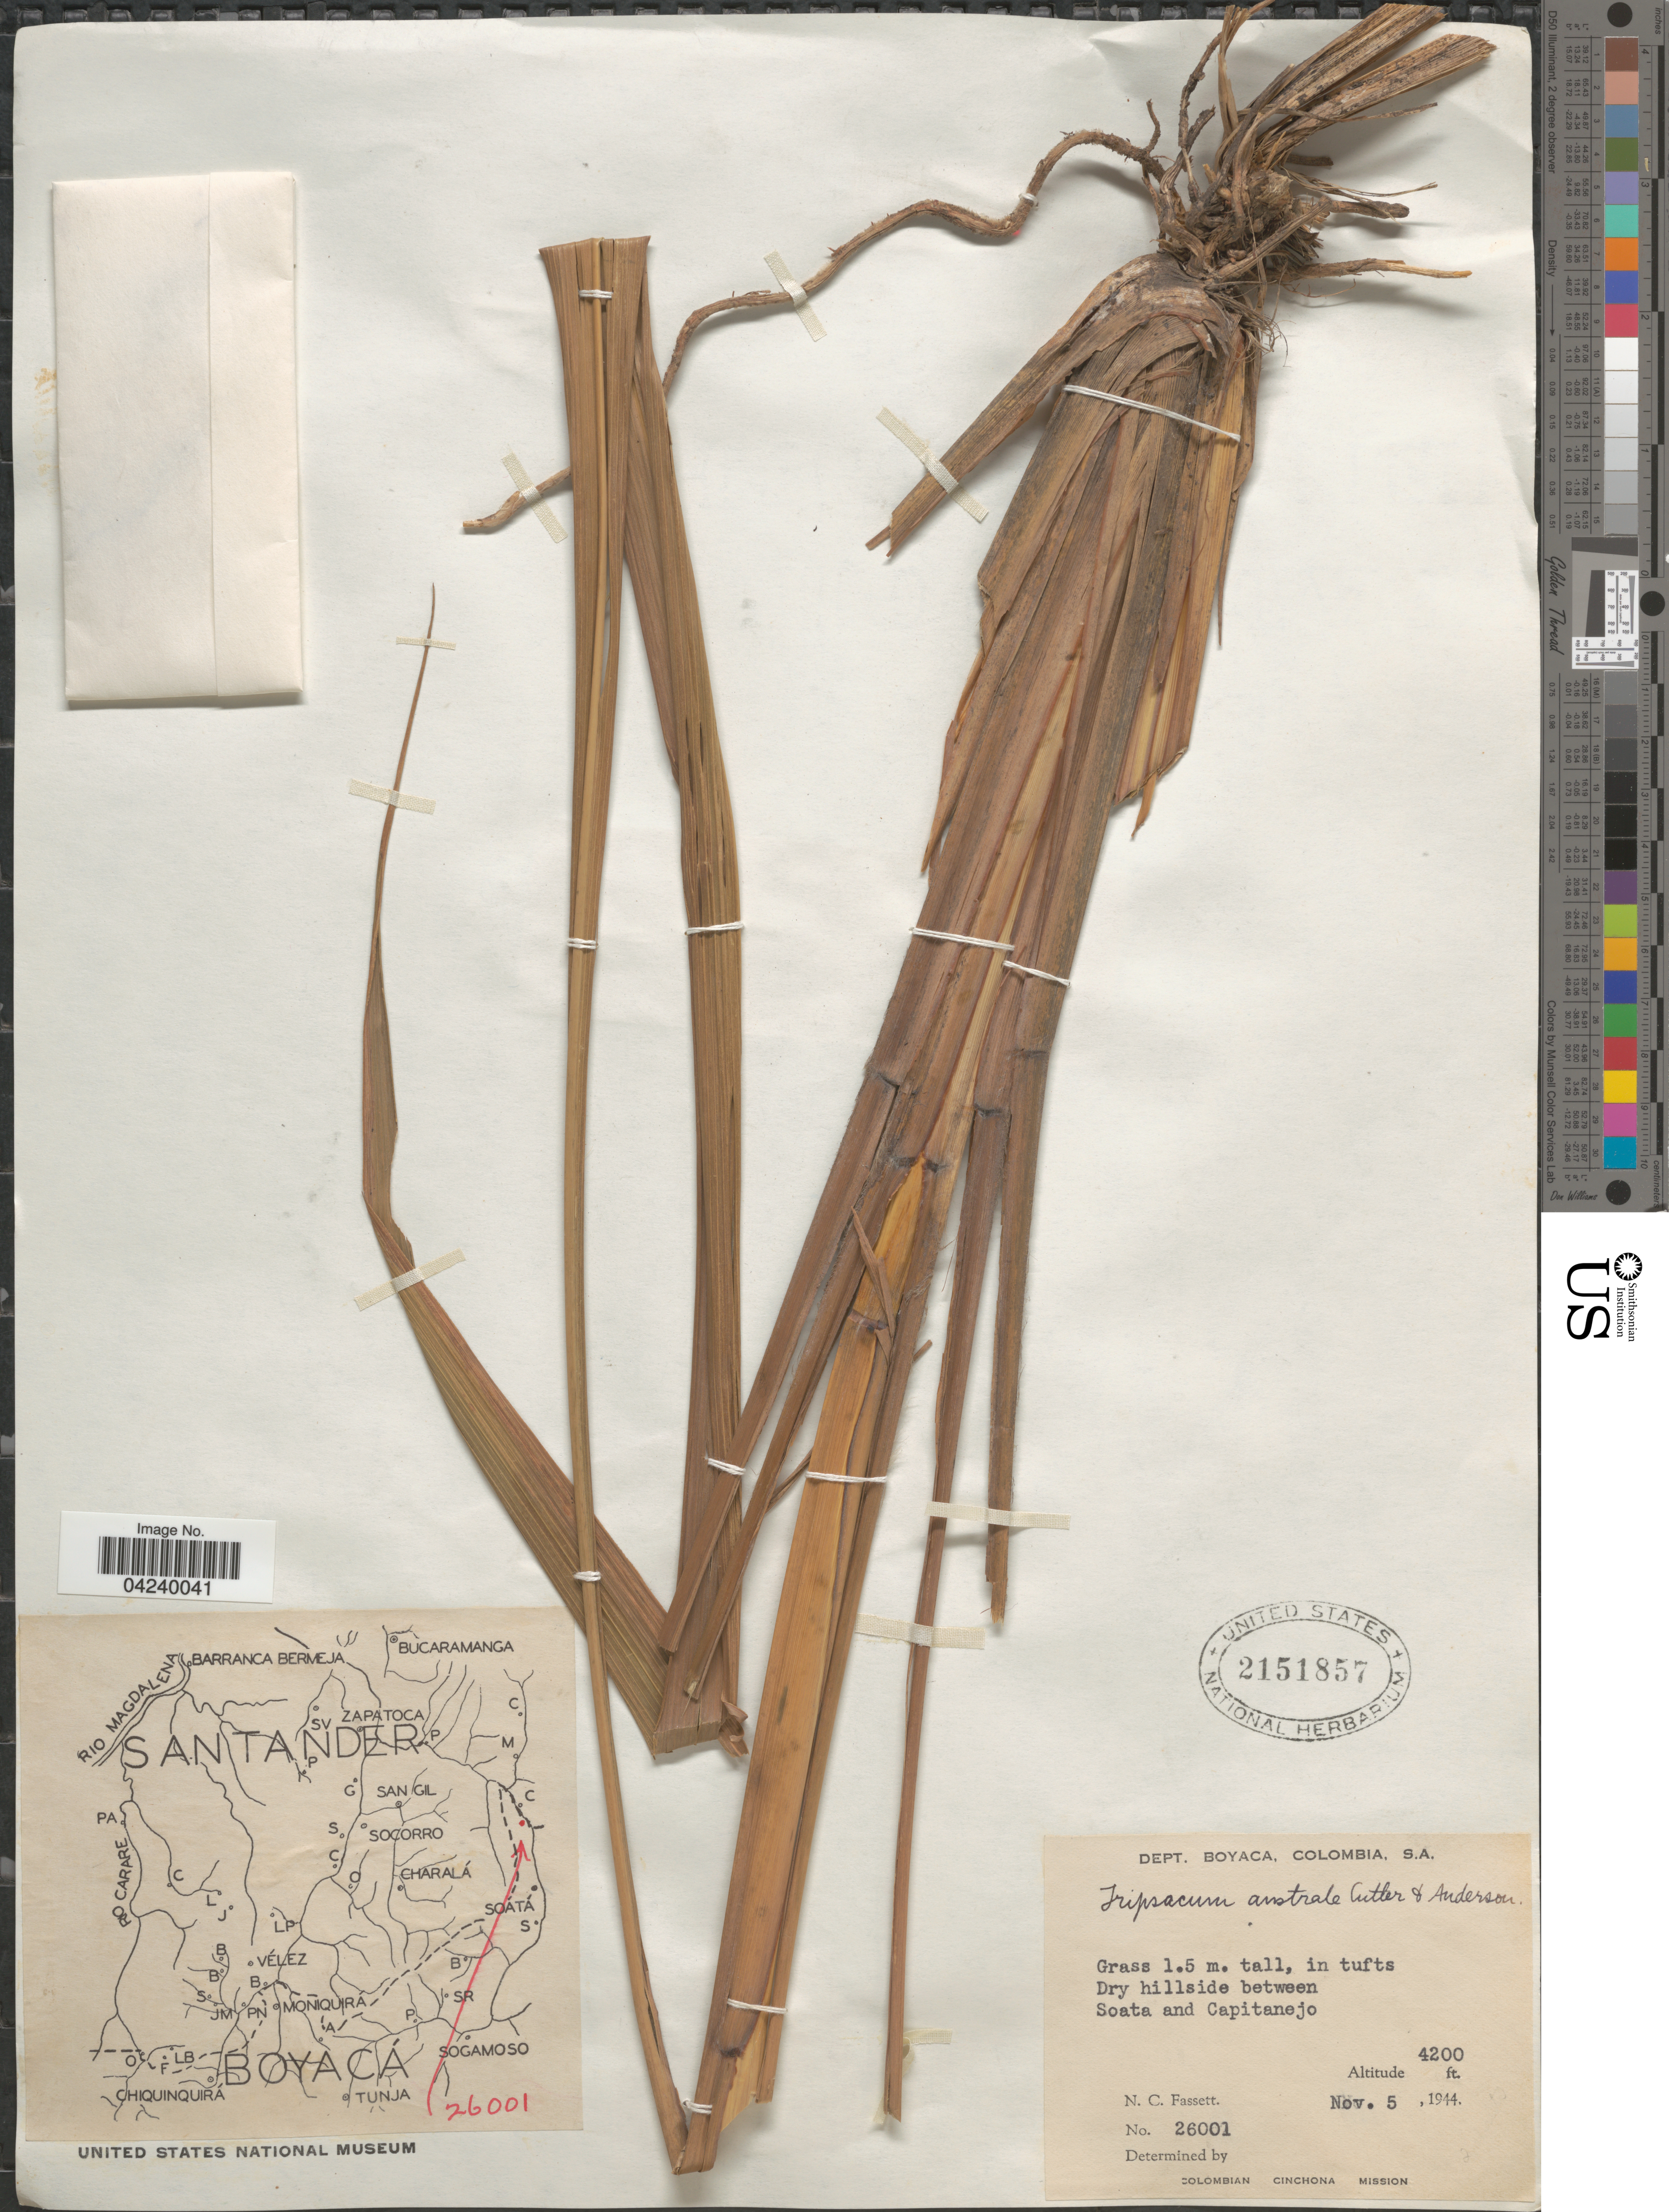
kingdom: Plantae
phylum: Tracheophyta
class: Liliopsida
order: Poales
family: Poaceae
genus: Tripsacum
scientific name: Tripsacum australe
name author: H.C. Cutler & E.S. Anderson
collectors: N. C. Fassett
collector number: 26001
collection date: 1944-11-05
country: Colombia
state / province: Boyacá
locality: Dept. Boyaca. Dry hillside between Soata and Capitanejo. Colombian Cinchona Mission.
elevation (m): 1280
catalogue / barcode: US 2151857